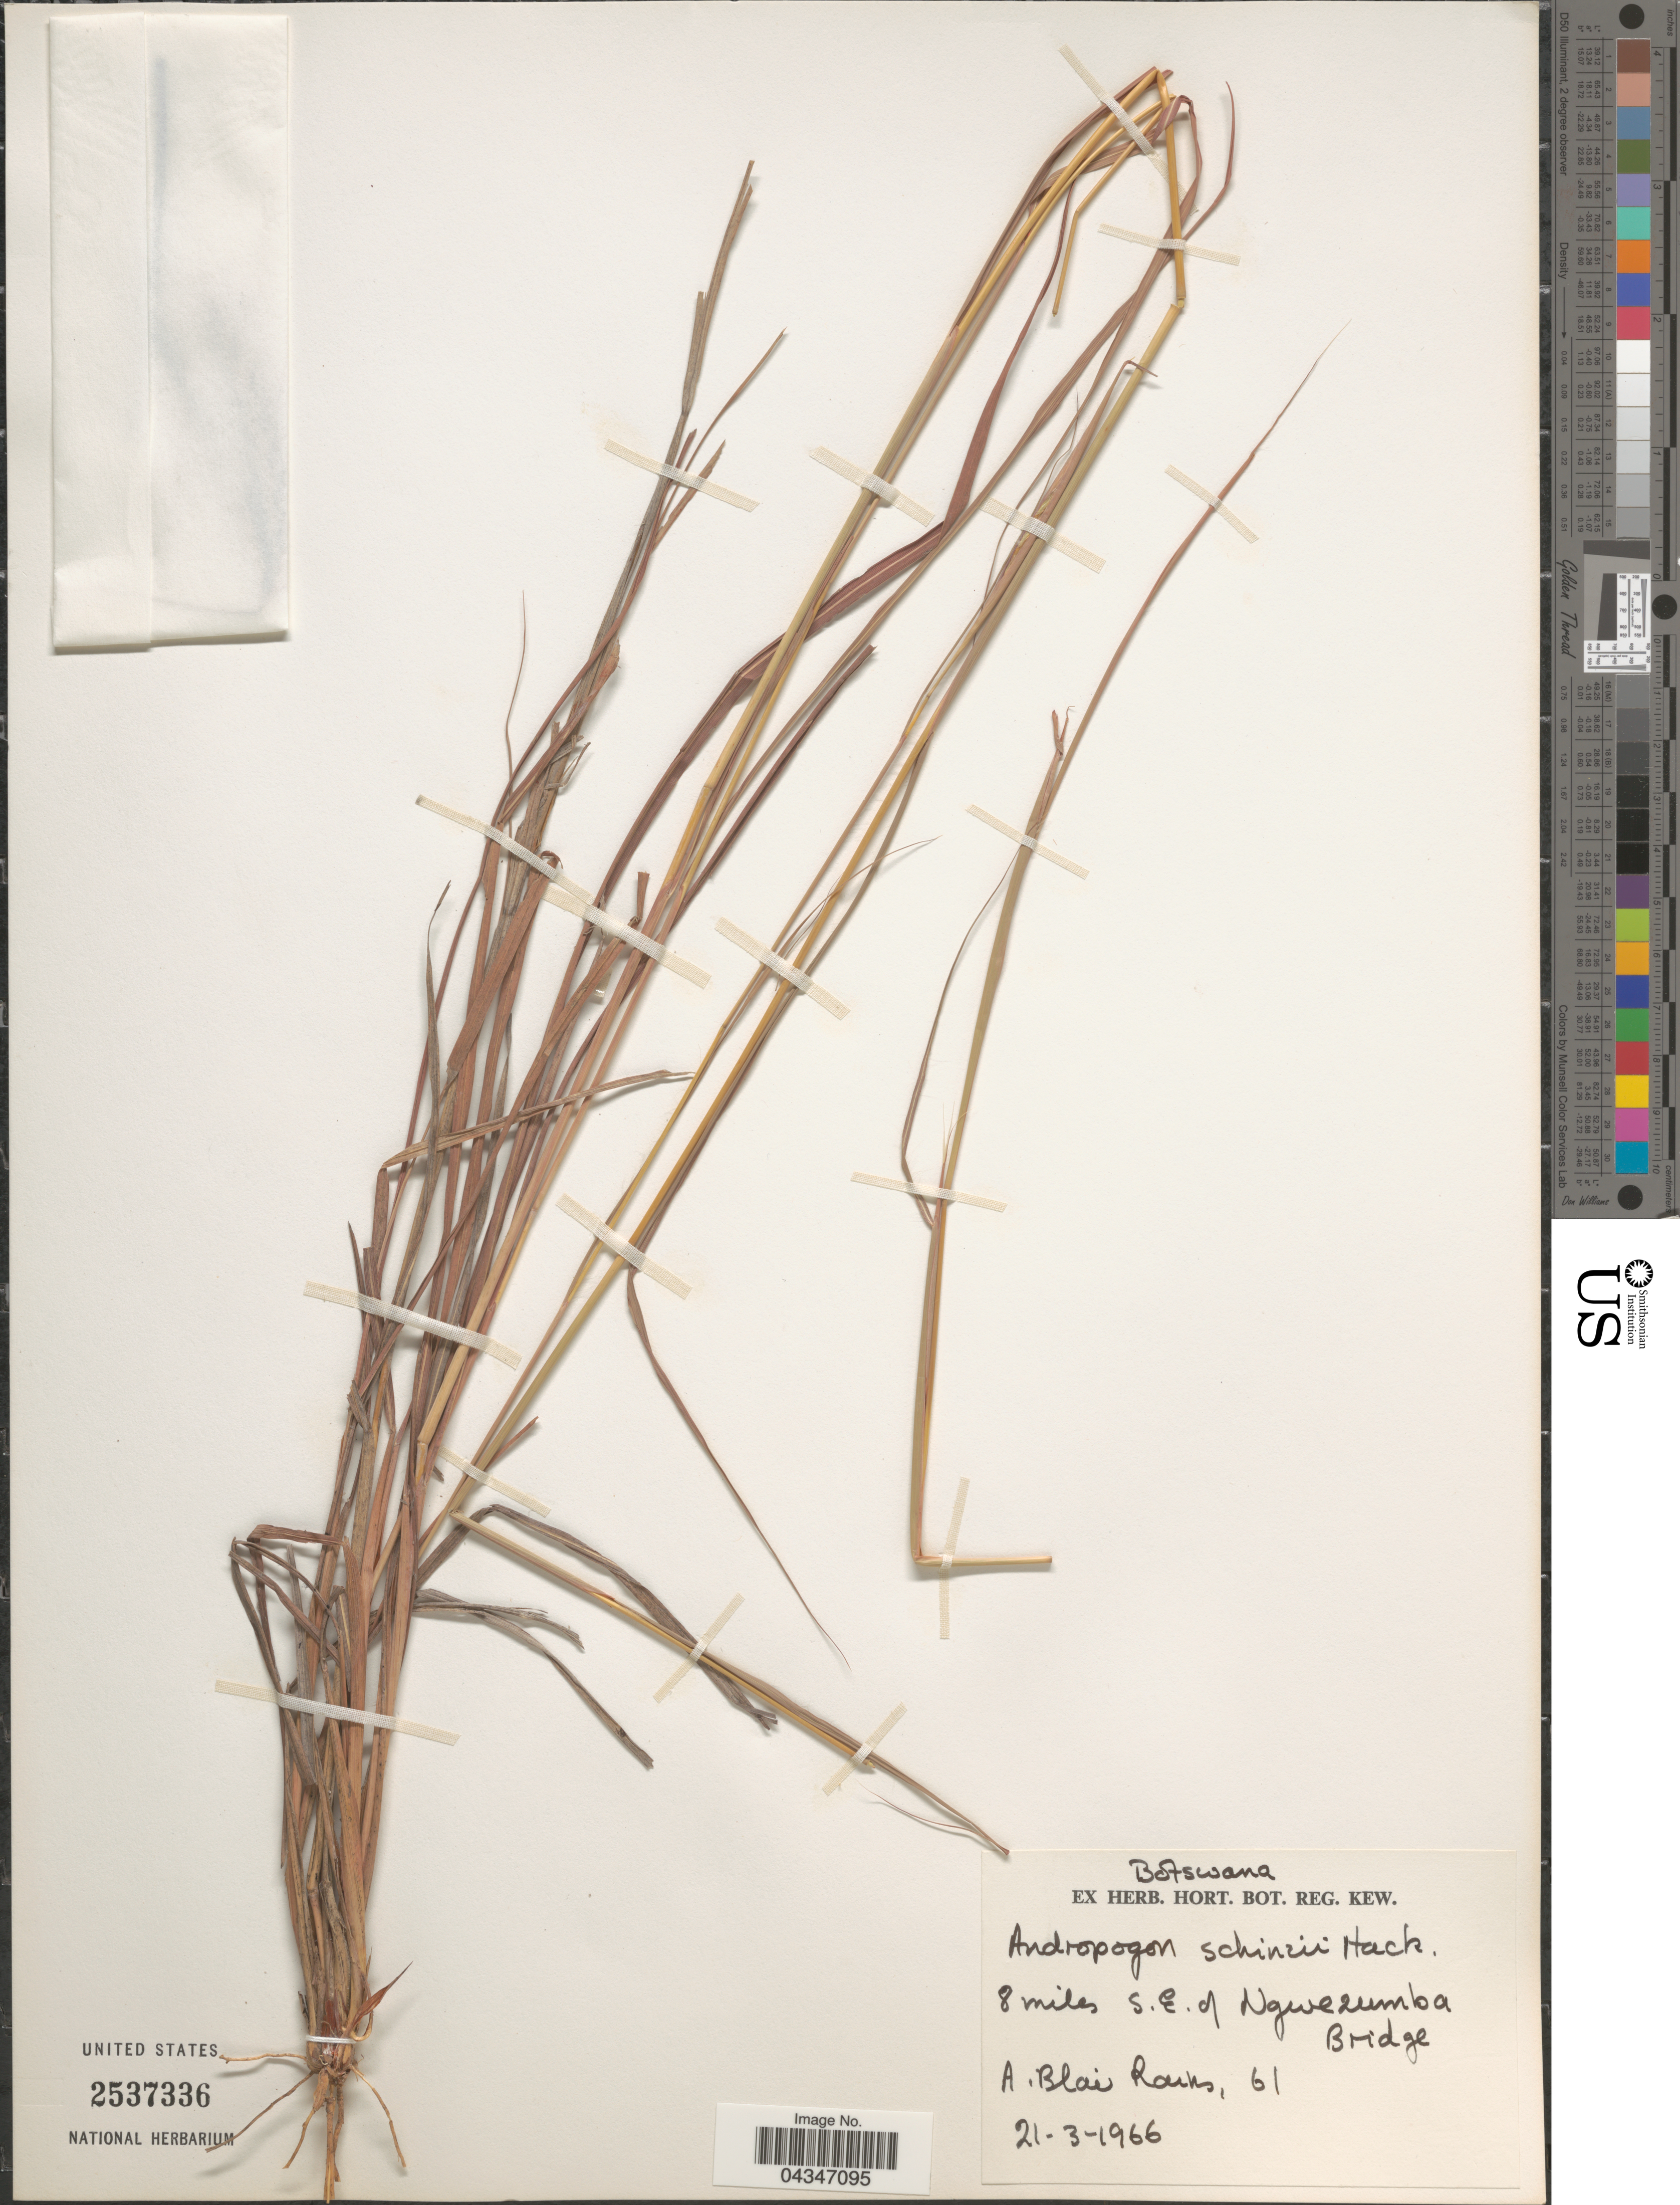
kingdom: Plantae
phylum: Tracheophyta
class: Liliopsida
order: Poales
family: Poaceae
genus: Andropogon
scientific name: Andropogon chinensis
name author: (Nees) Merr.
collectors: A. Blair Rains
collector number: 61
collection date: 1966-03-21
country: Botswana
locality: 8 miles S.E. of Ngwezumba Bridge.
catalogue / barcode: US 2537336